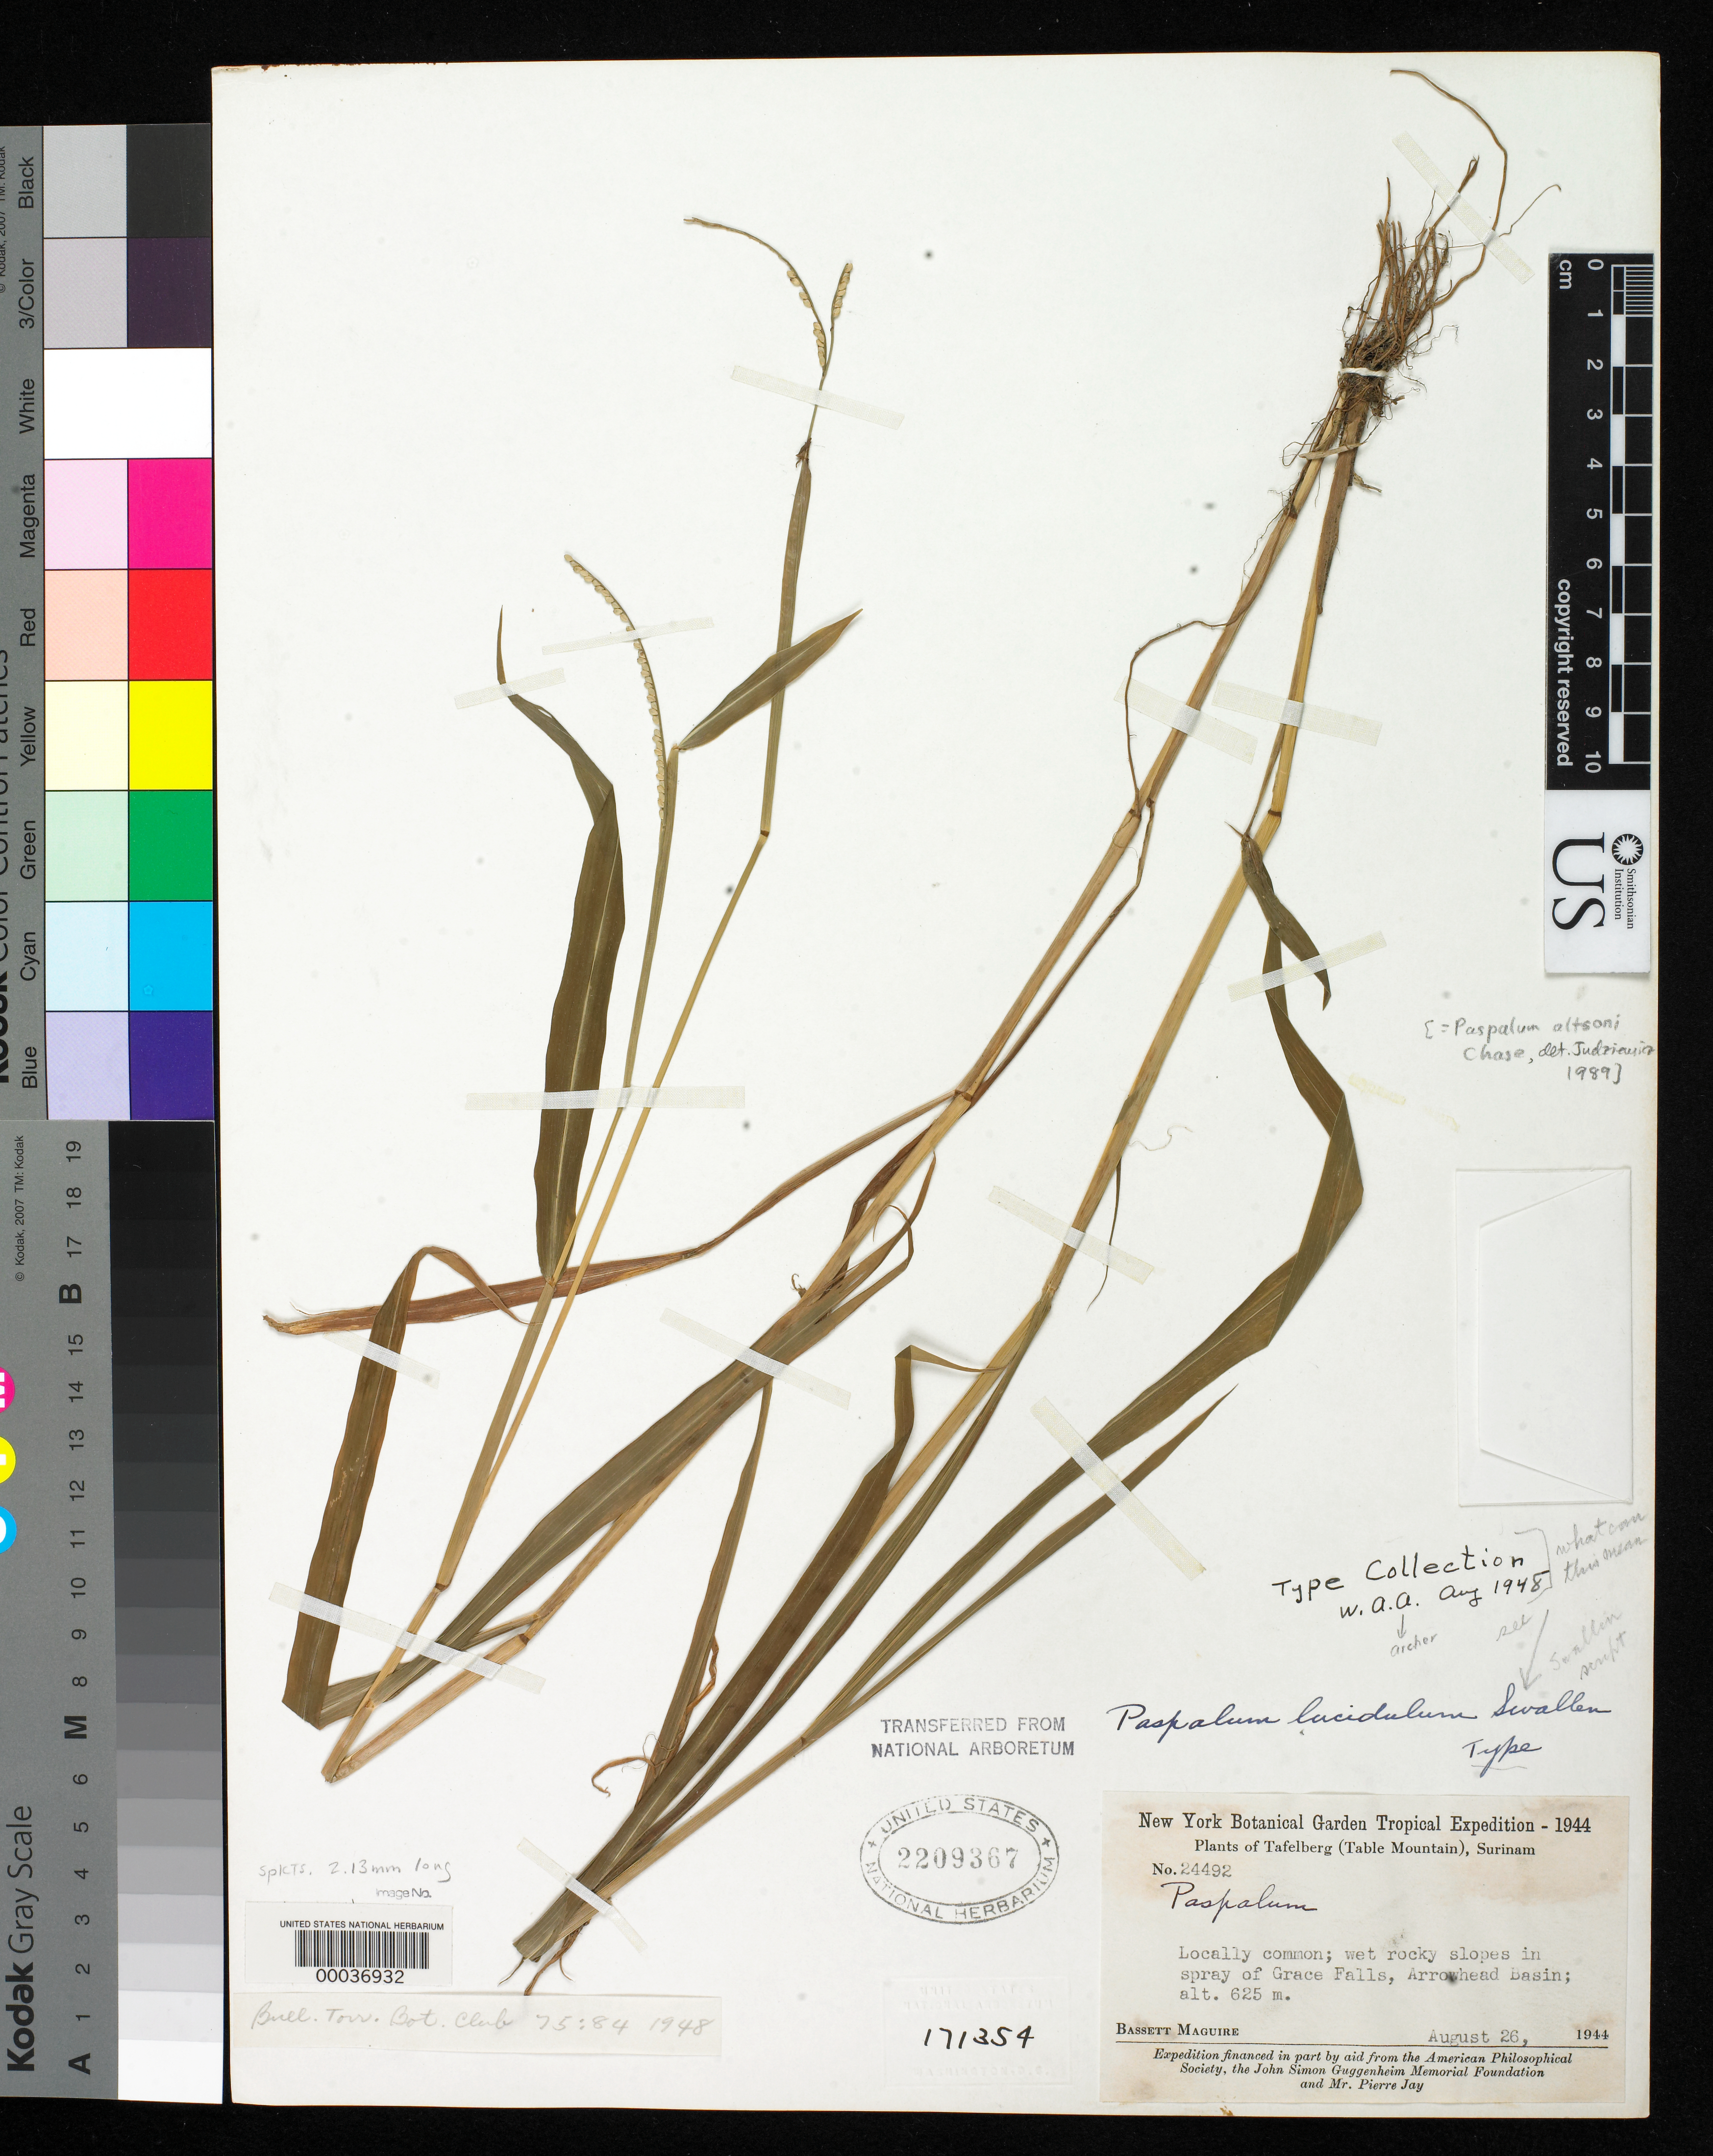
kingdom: Plantae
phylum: Tracheophyta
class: Liliopsida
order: Poales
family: Poaceae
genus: Paspalum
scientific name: Paspalum lucidulum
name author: Swallen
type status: Isotype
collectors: B. Maguire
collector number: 24492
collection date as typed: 26 Aug 1944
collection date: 1944-08-26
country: Suriname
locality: Grace Falls, Arrowhead Basin.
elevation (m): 625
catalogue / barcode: US 2209367